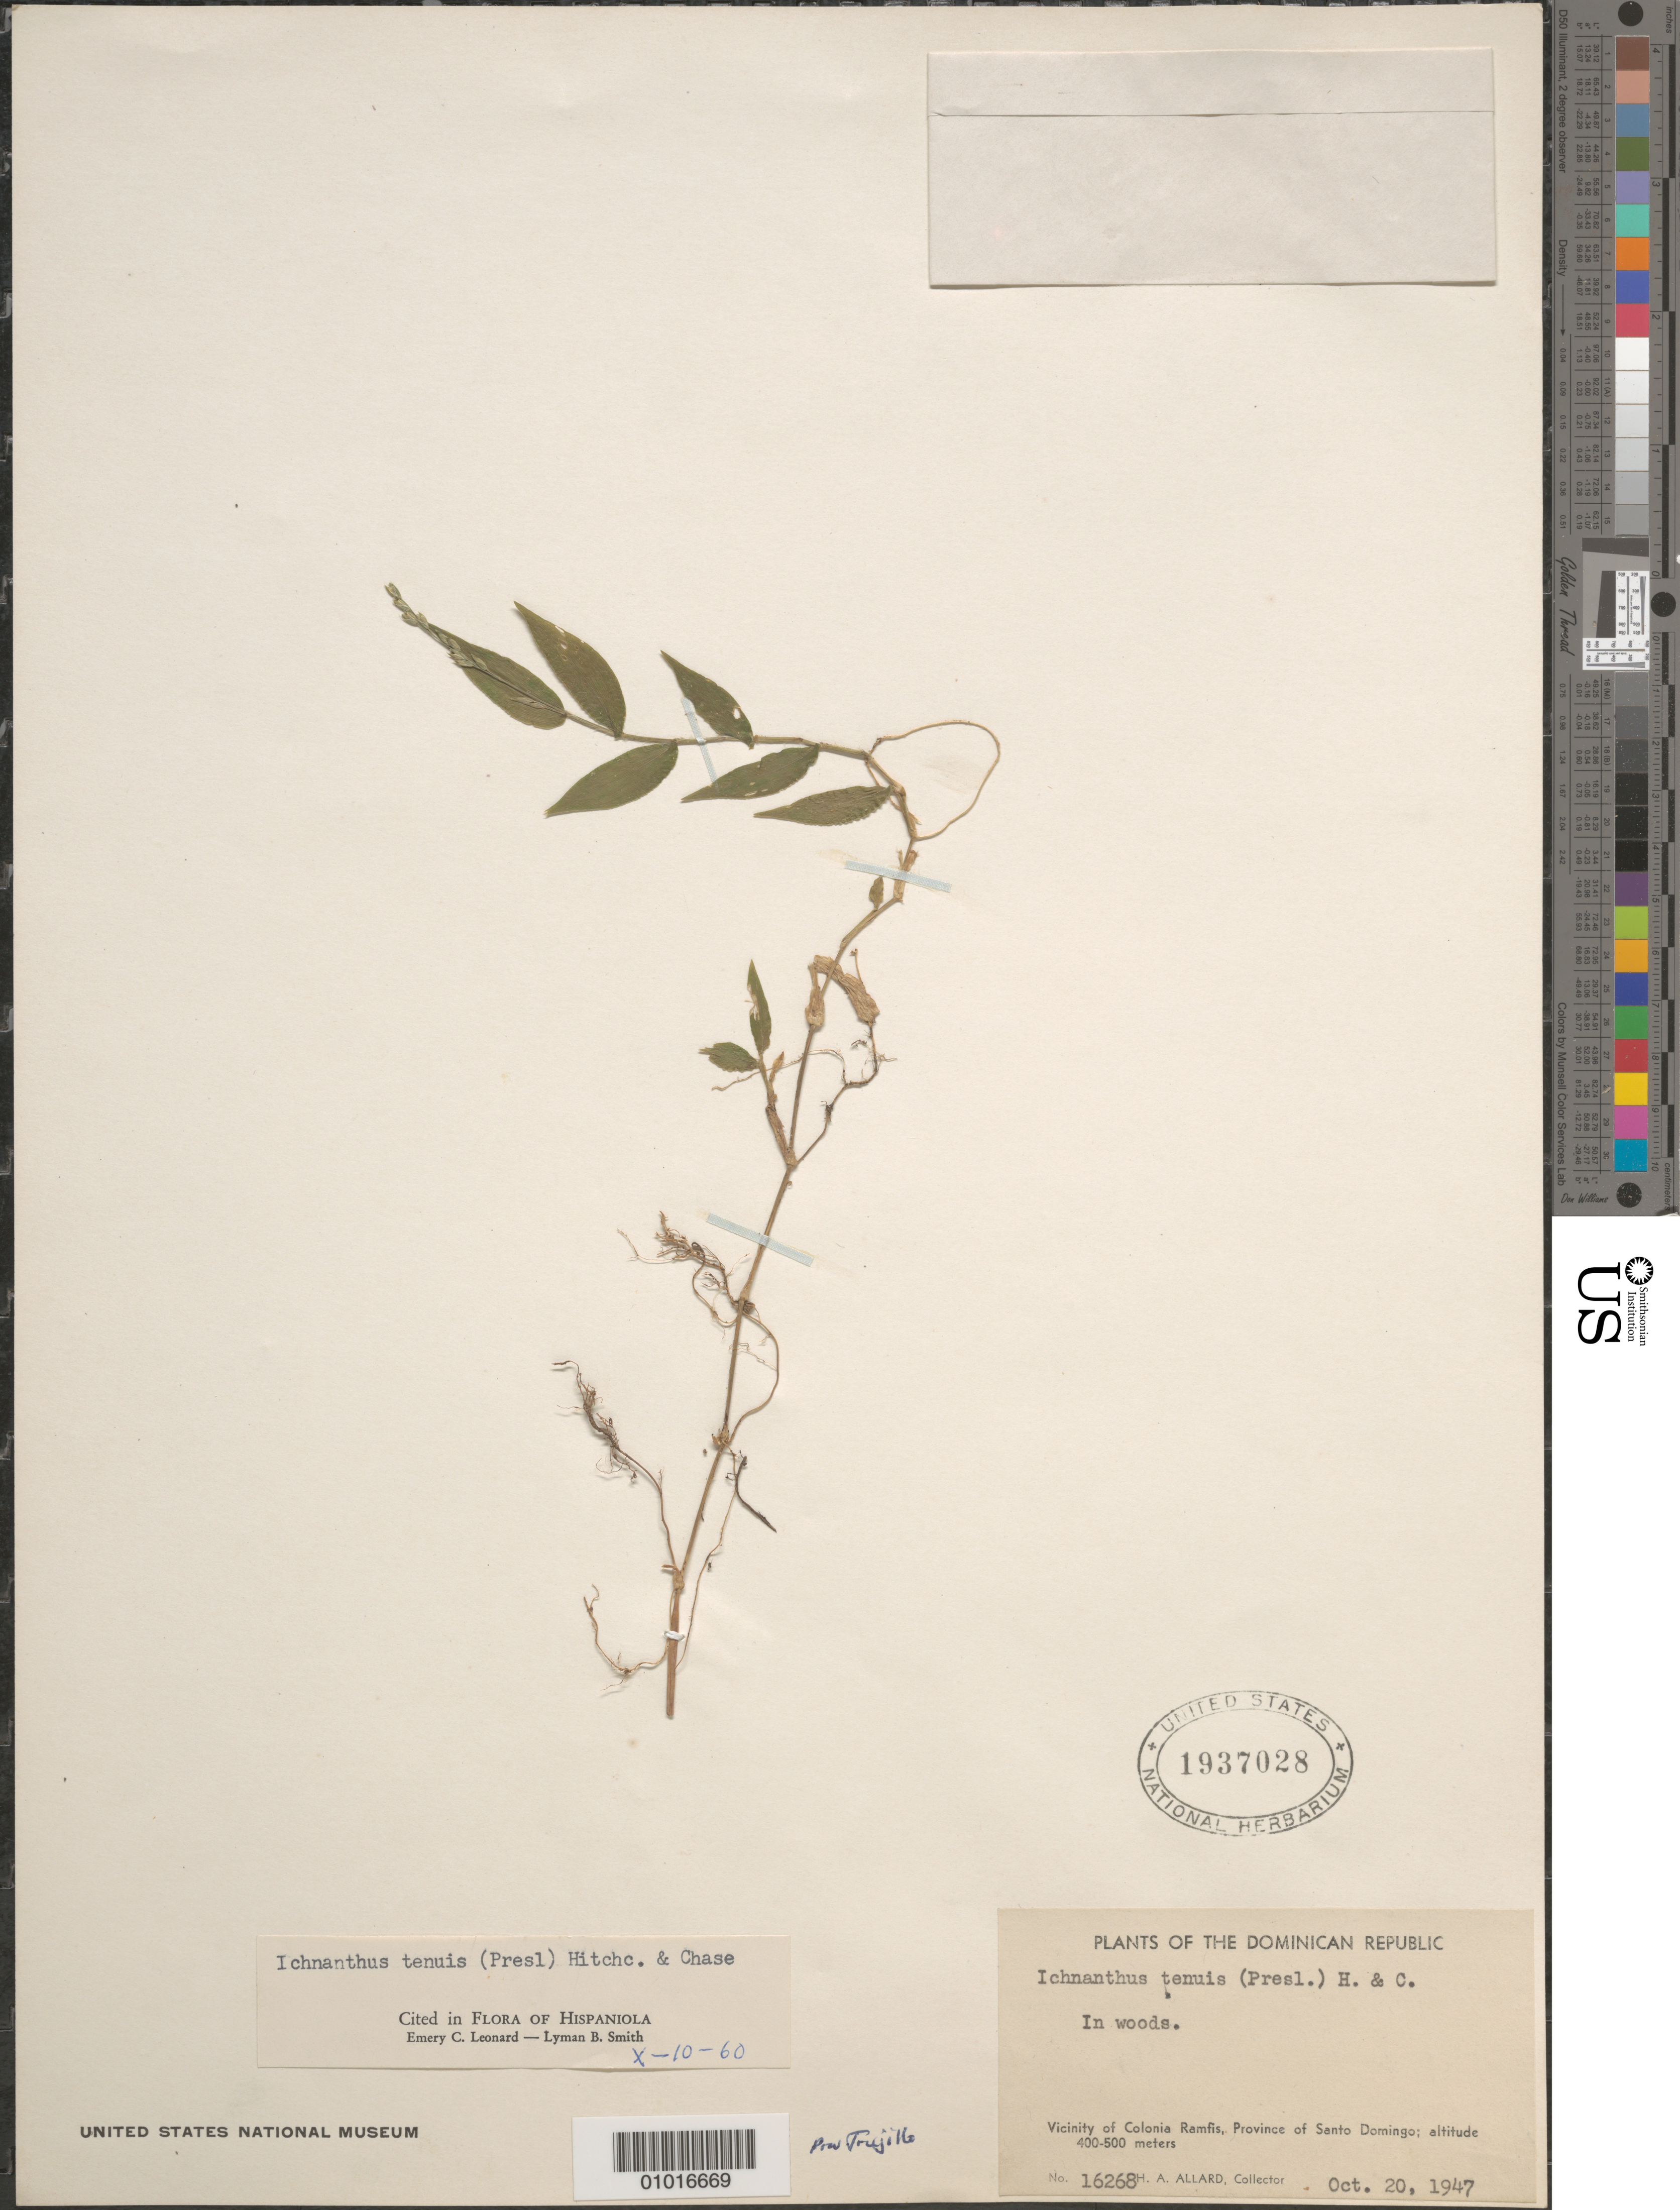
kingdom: Plantae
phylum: Tracheophyta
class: Liliopsida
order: Poales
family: Poaceae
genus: Ichnanthus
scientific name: Ichnanthus tenuis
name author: (J. Presl) Hitchc. & Chase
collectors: H. A. Allard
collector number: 16268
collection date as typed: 20 Oct 1947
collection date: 1947-10-20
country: Dominican Republic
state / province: La Vega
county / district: Santo Domingo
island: Hispaniola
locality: Vicinity of Colonia Ramfis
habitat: in woods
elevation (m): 400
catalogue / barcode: US 1937028